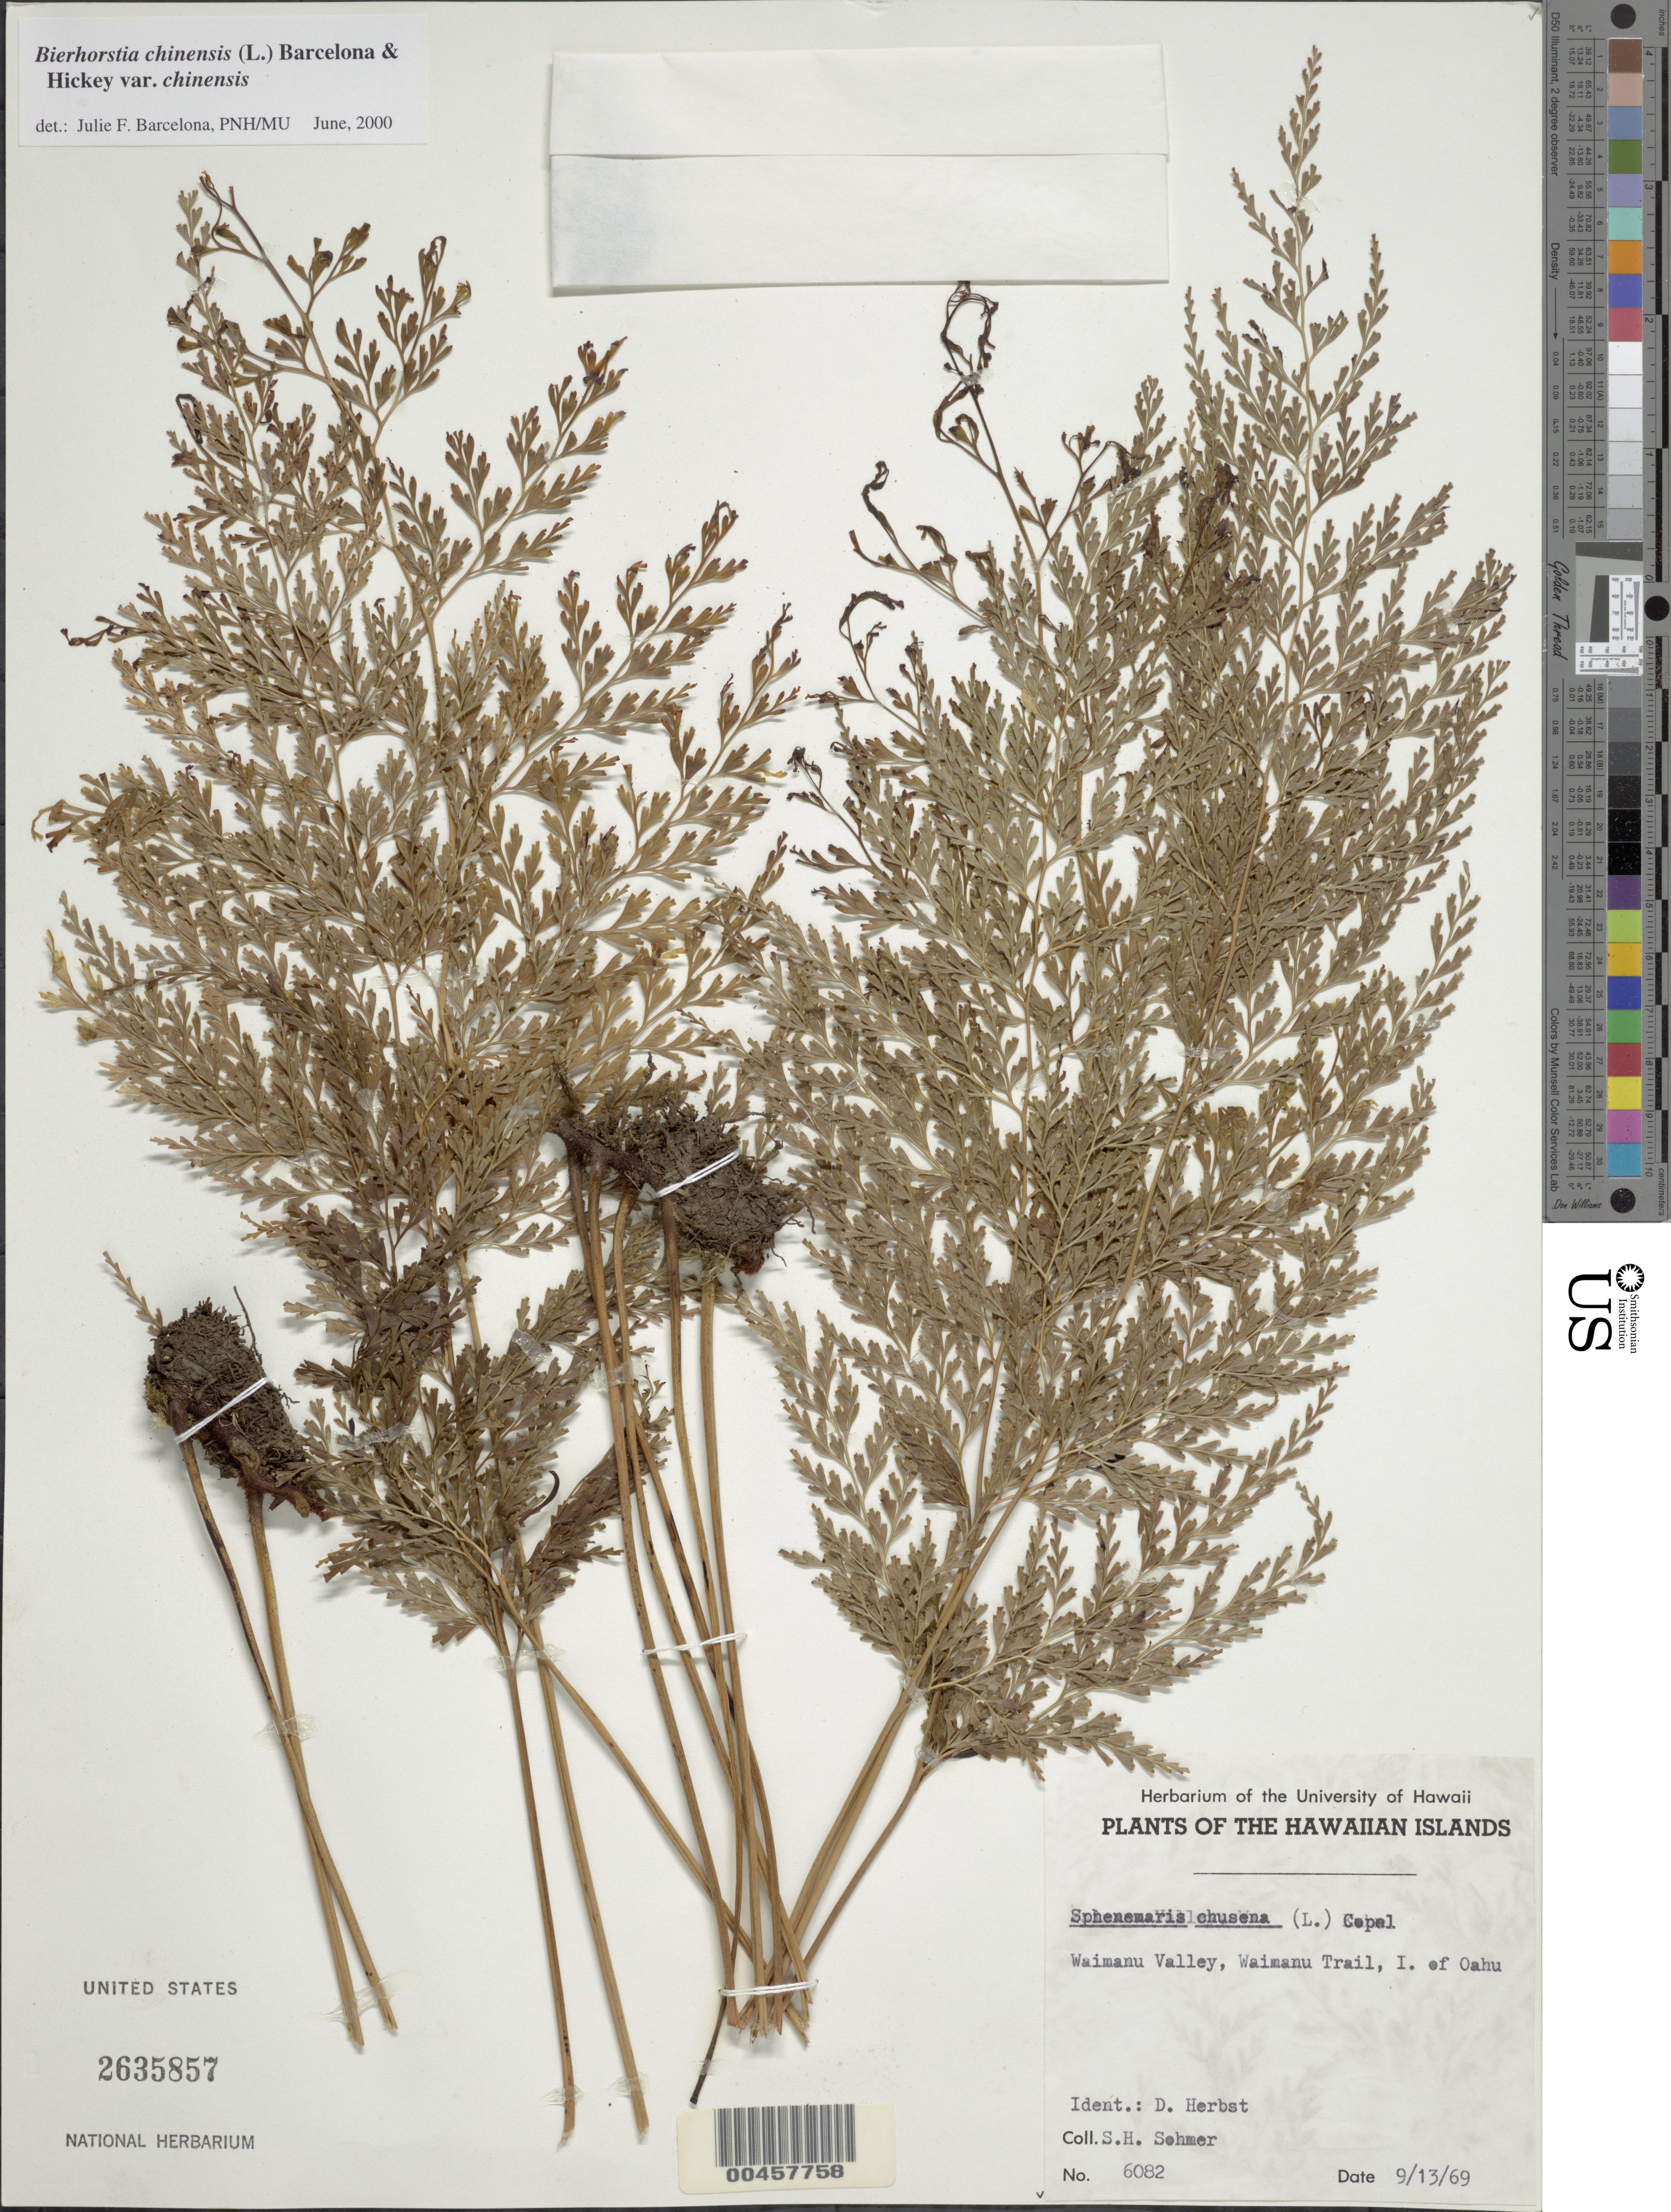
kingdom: Plantae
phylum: Tracheophyta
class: Polypodiopsida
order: Polypodiales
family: Lindsaeaceae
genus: Sphenomeris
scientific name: Sphenomeris chinensis var. chinensis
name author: (L.) Maxon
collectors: S. H. Sohmer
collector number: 6082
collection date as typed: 13 Sep 1969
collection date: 1969-09-13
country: United States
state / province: Hawaii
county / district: Honolulu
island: Oahu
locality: Waimanu Valley, Waimanu Trail, I. of Oahu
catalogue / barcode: US 2635857